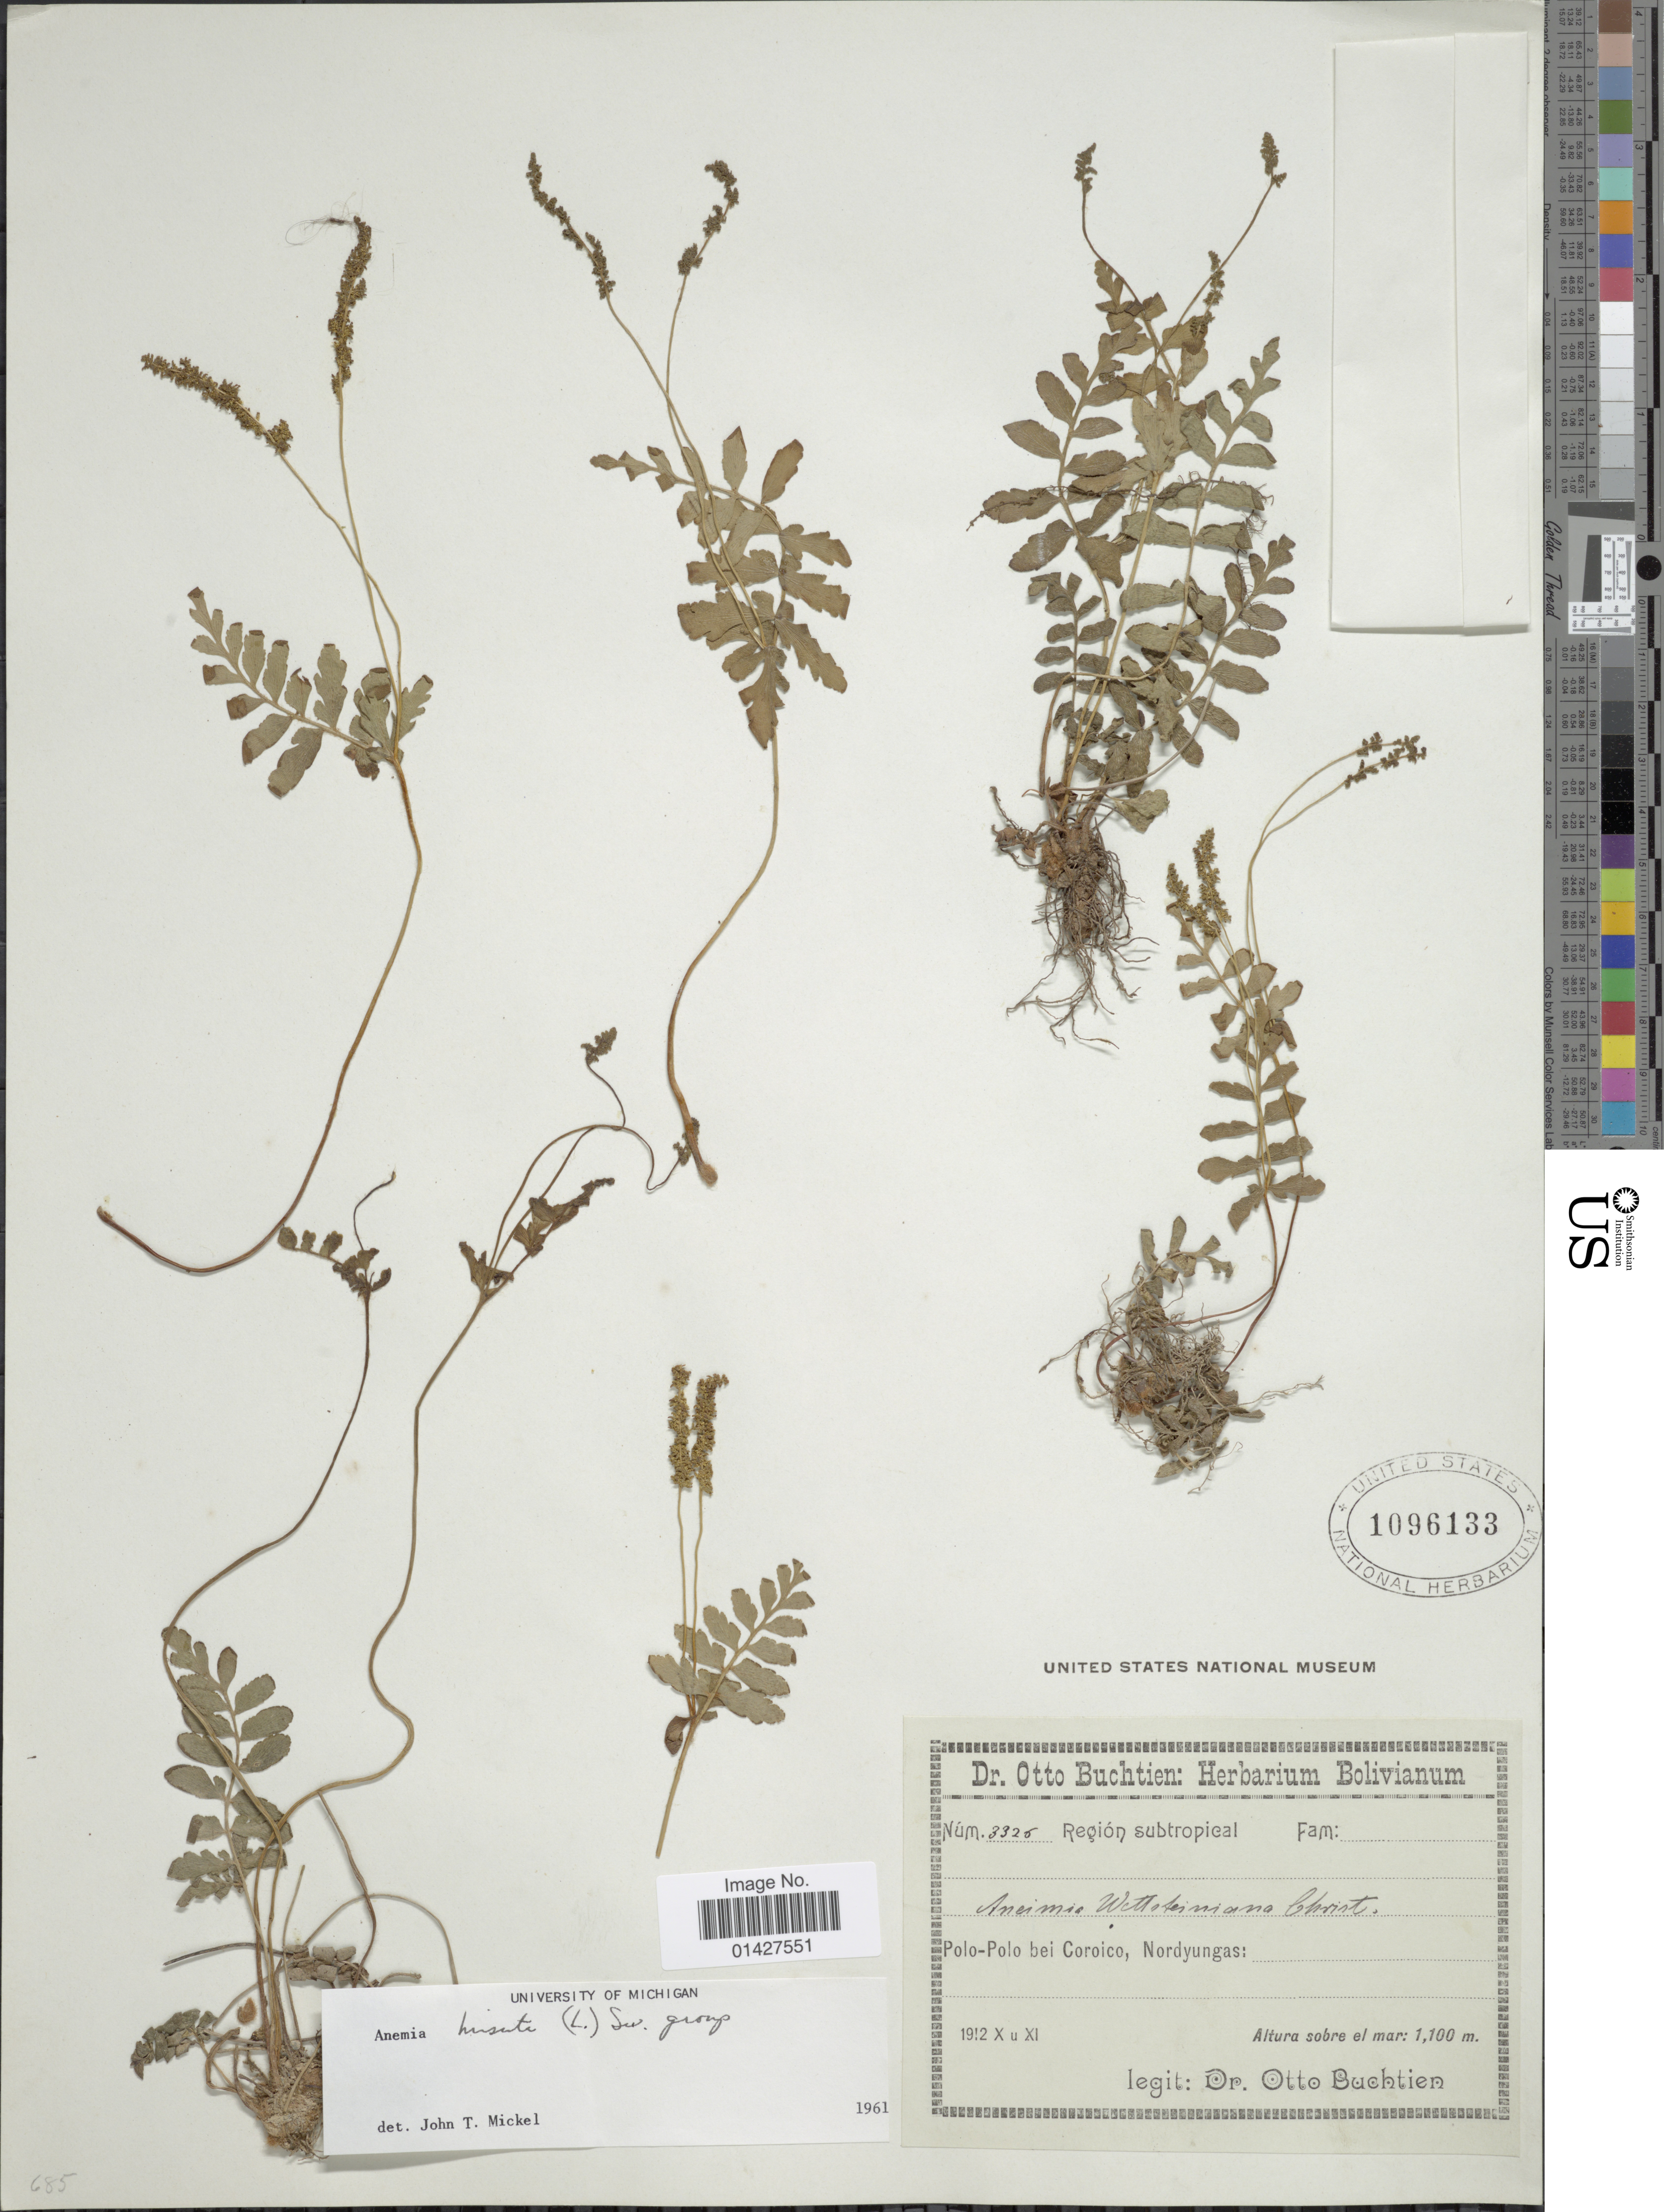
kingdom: Plantae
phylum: Tracheophyta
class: Polypodiopsida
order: Schizaeales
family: Anemiaceae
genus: Anemia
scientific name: Anemia hirsuta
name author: (L.) Sw.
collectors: O. Buchtien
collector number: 3325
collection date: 1912-10/1912-11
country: Bolivia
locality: Polo-Polo bei Coroico, Nordyungas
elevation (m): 1100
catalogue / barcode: US 1096133